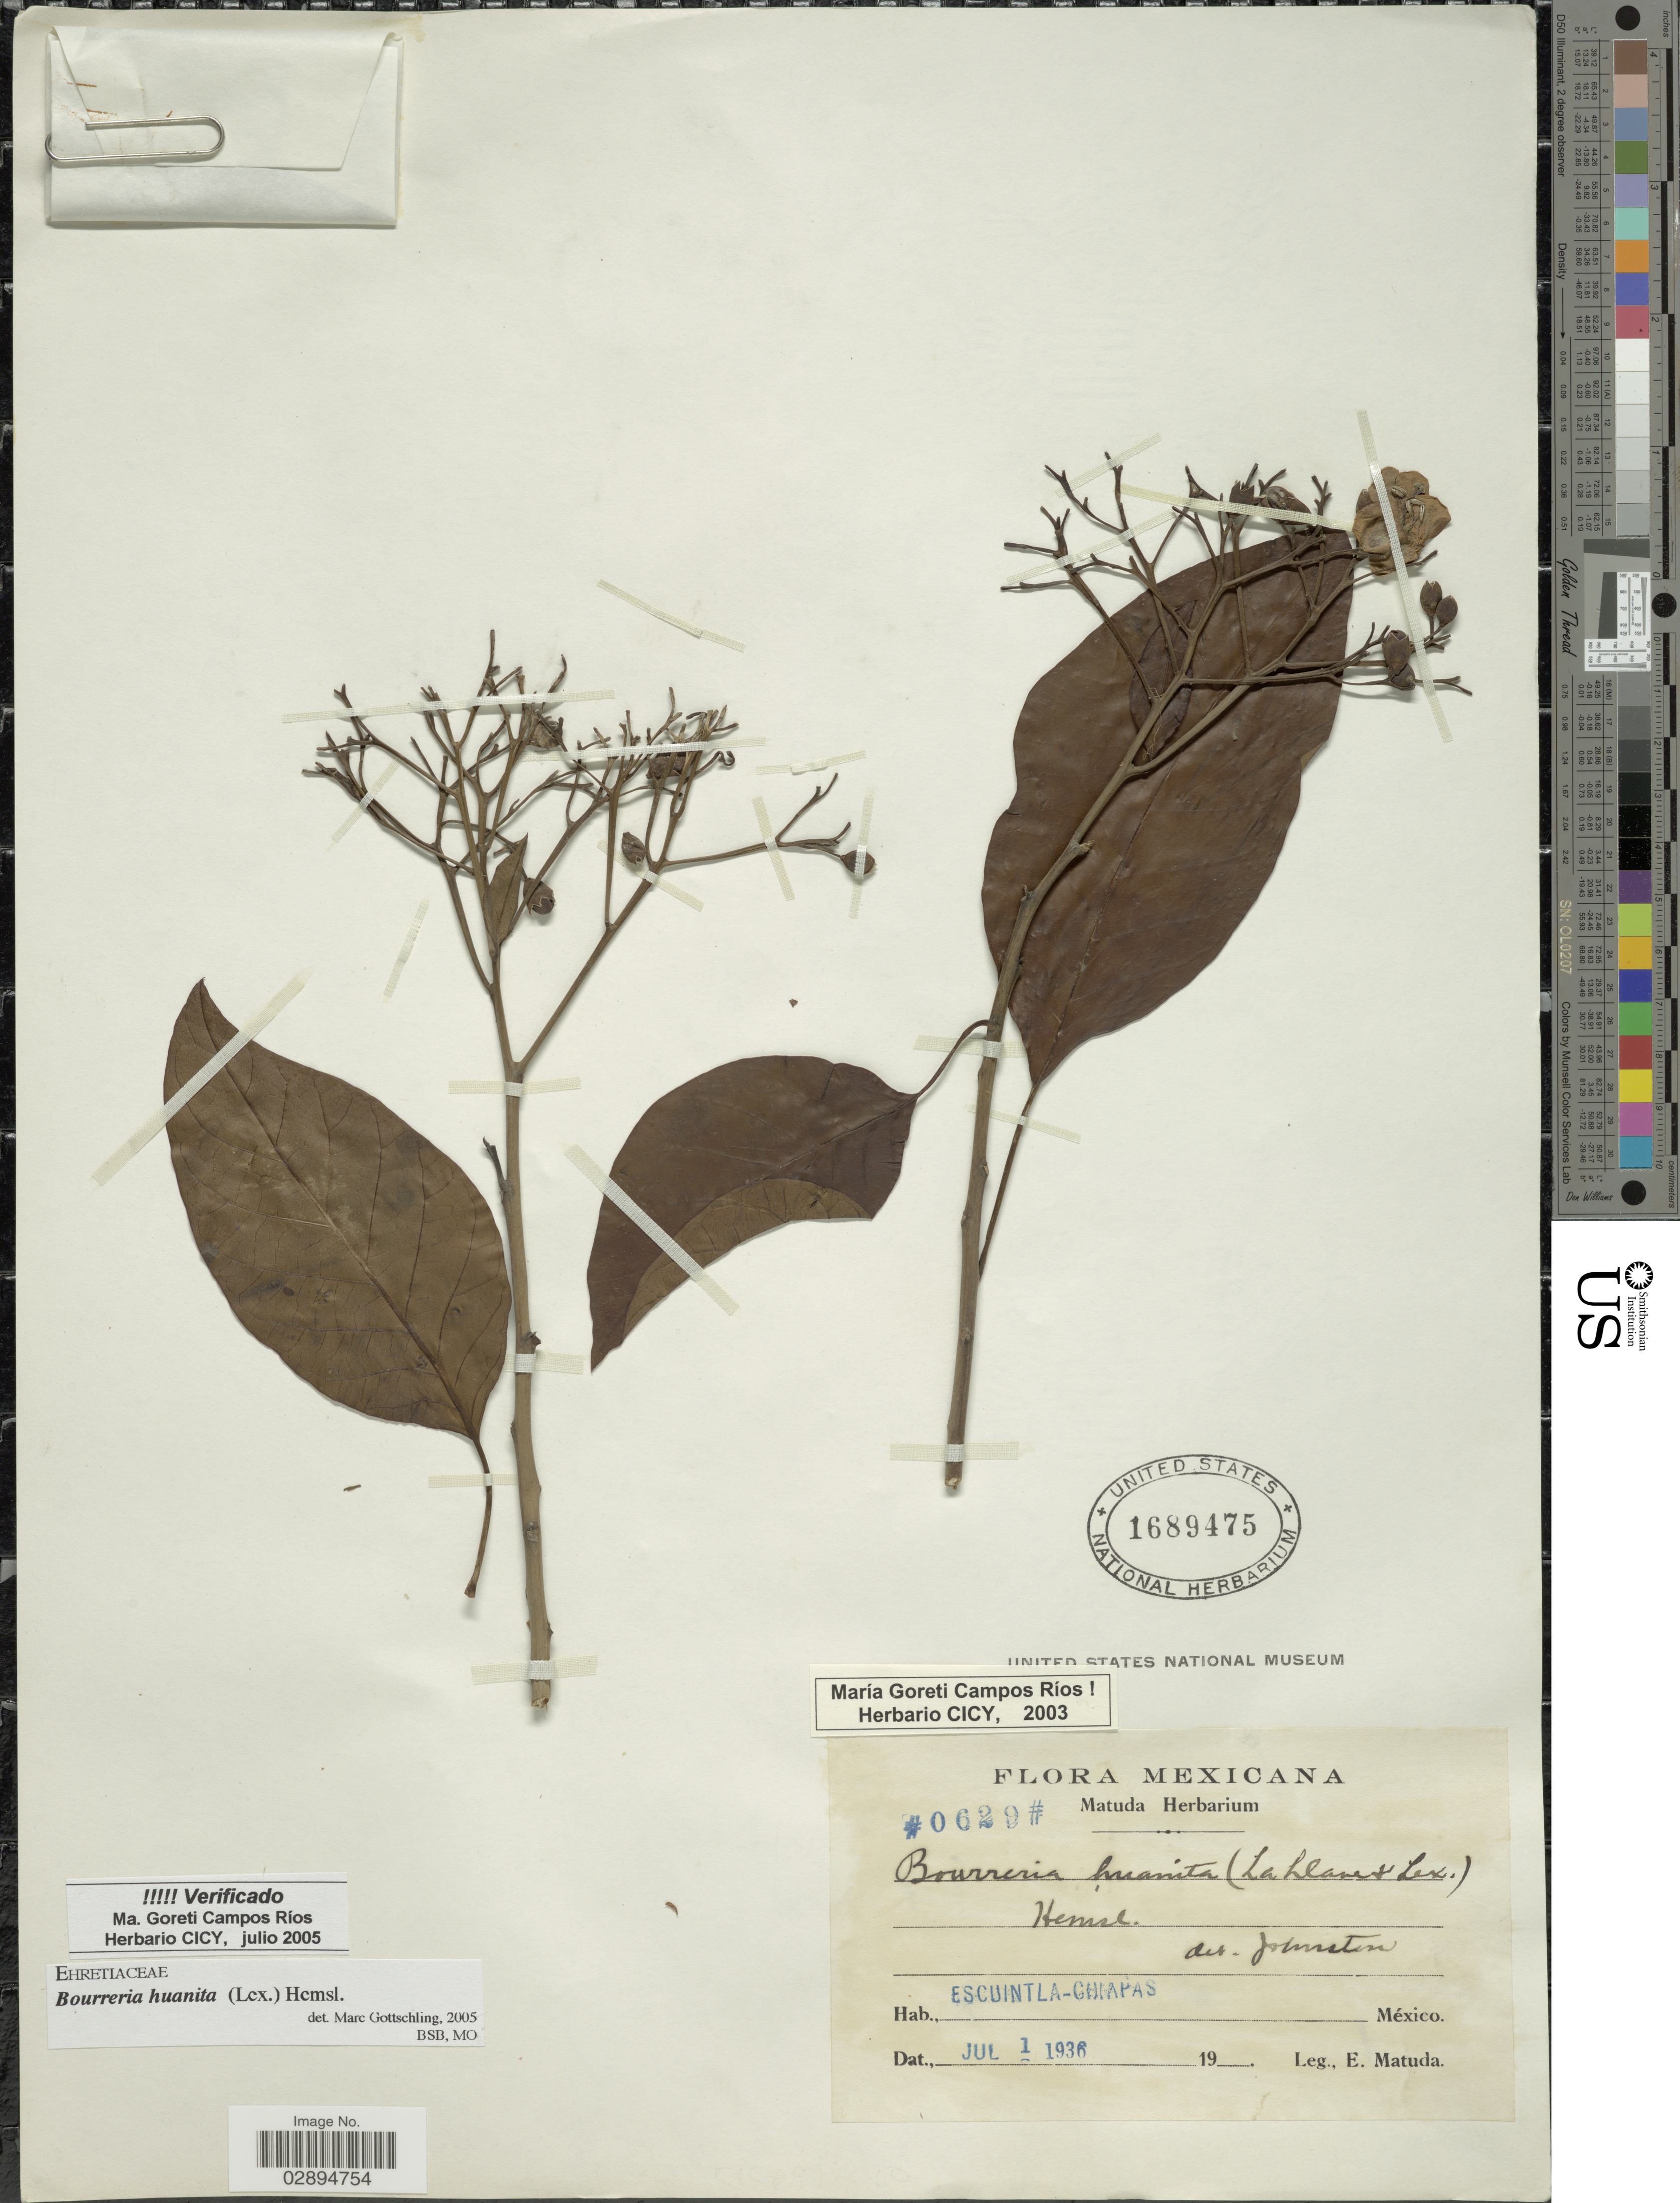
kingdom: Plantae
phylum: Tracheophyta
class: Magnoliopsida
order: Boraginales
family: Ehretiaceae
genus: Bourreria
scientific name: Bourreria huanita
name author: (Lex.) Hemsl.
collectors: E. Matuda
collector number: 0629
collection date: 1936-07-01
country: Mexico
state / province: Chiapas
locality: Escuintla-Chiapas.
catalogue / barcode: US 1689475